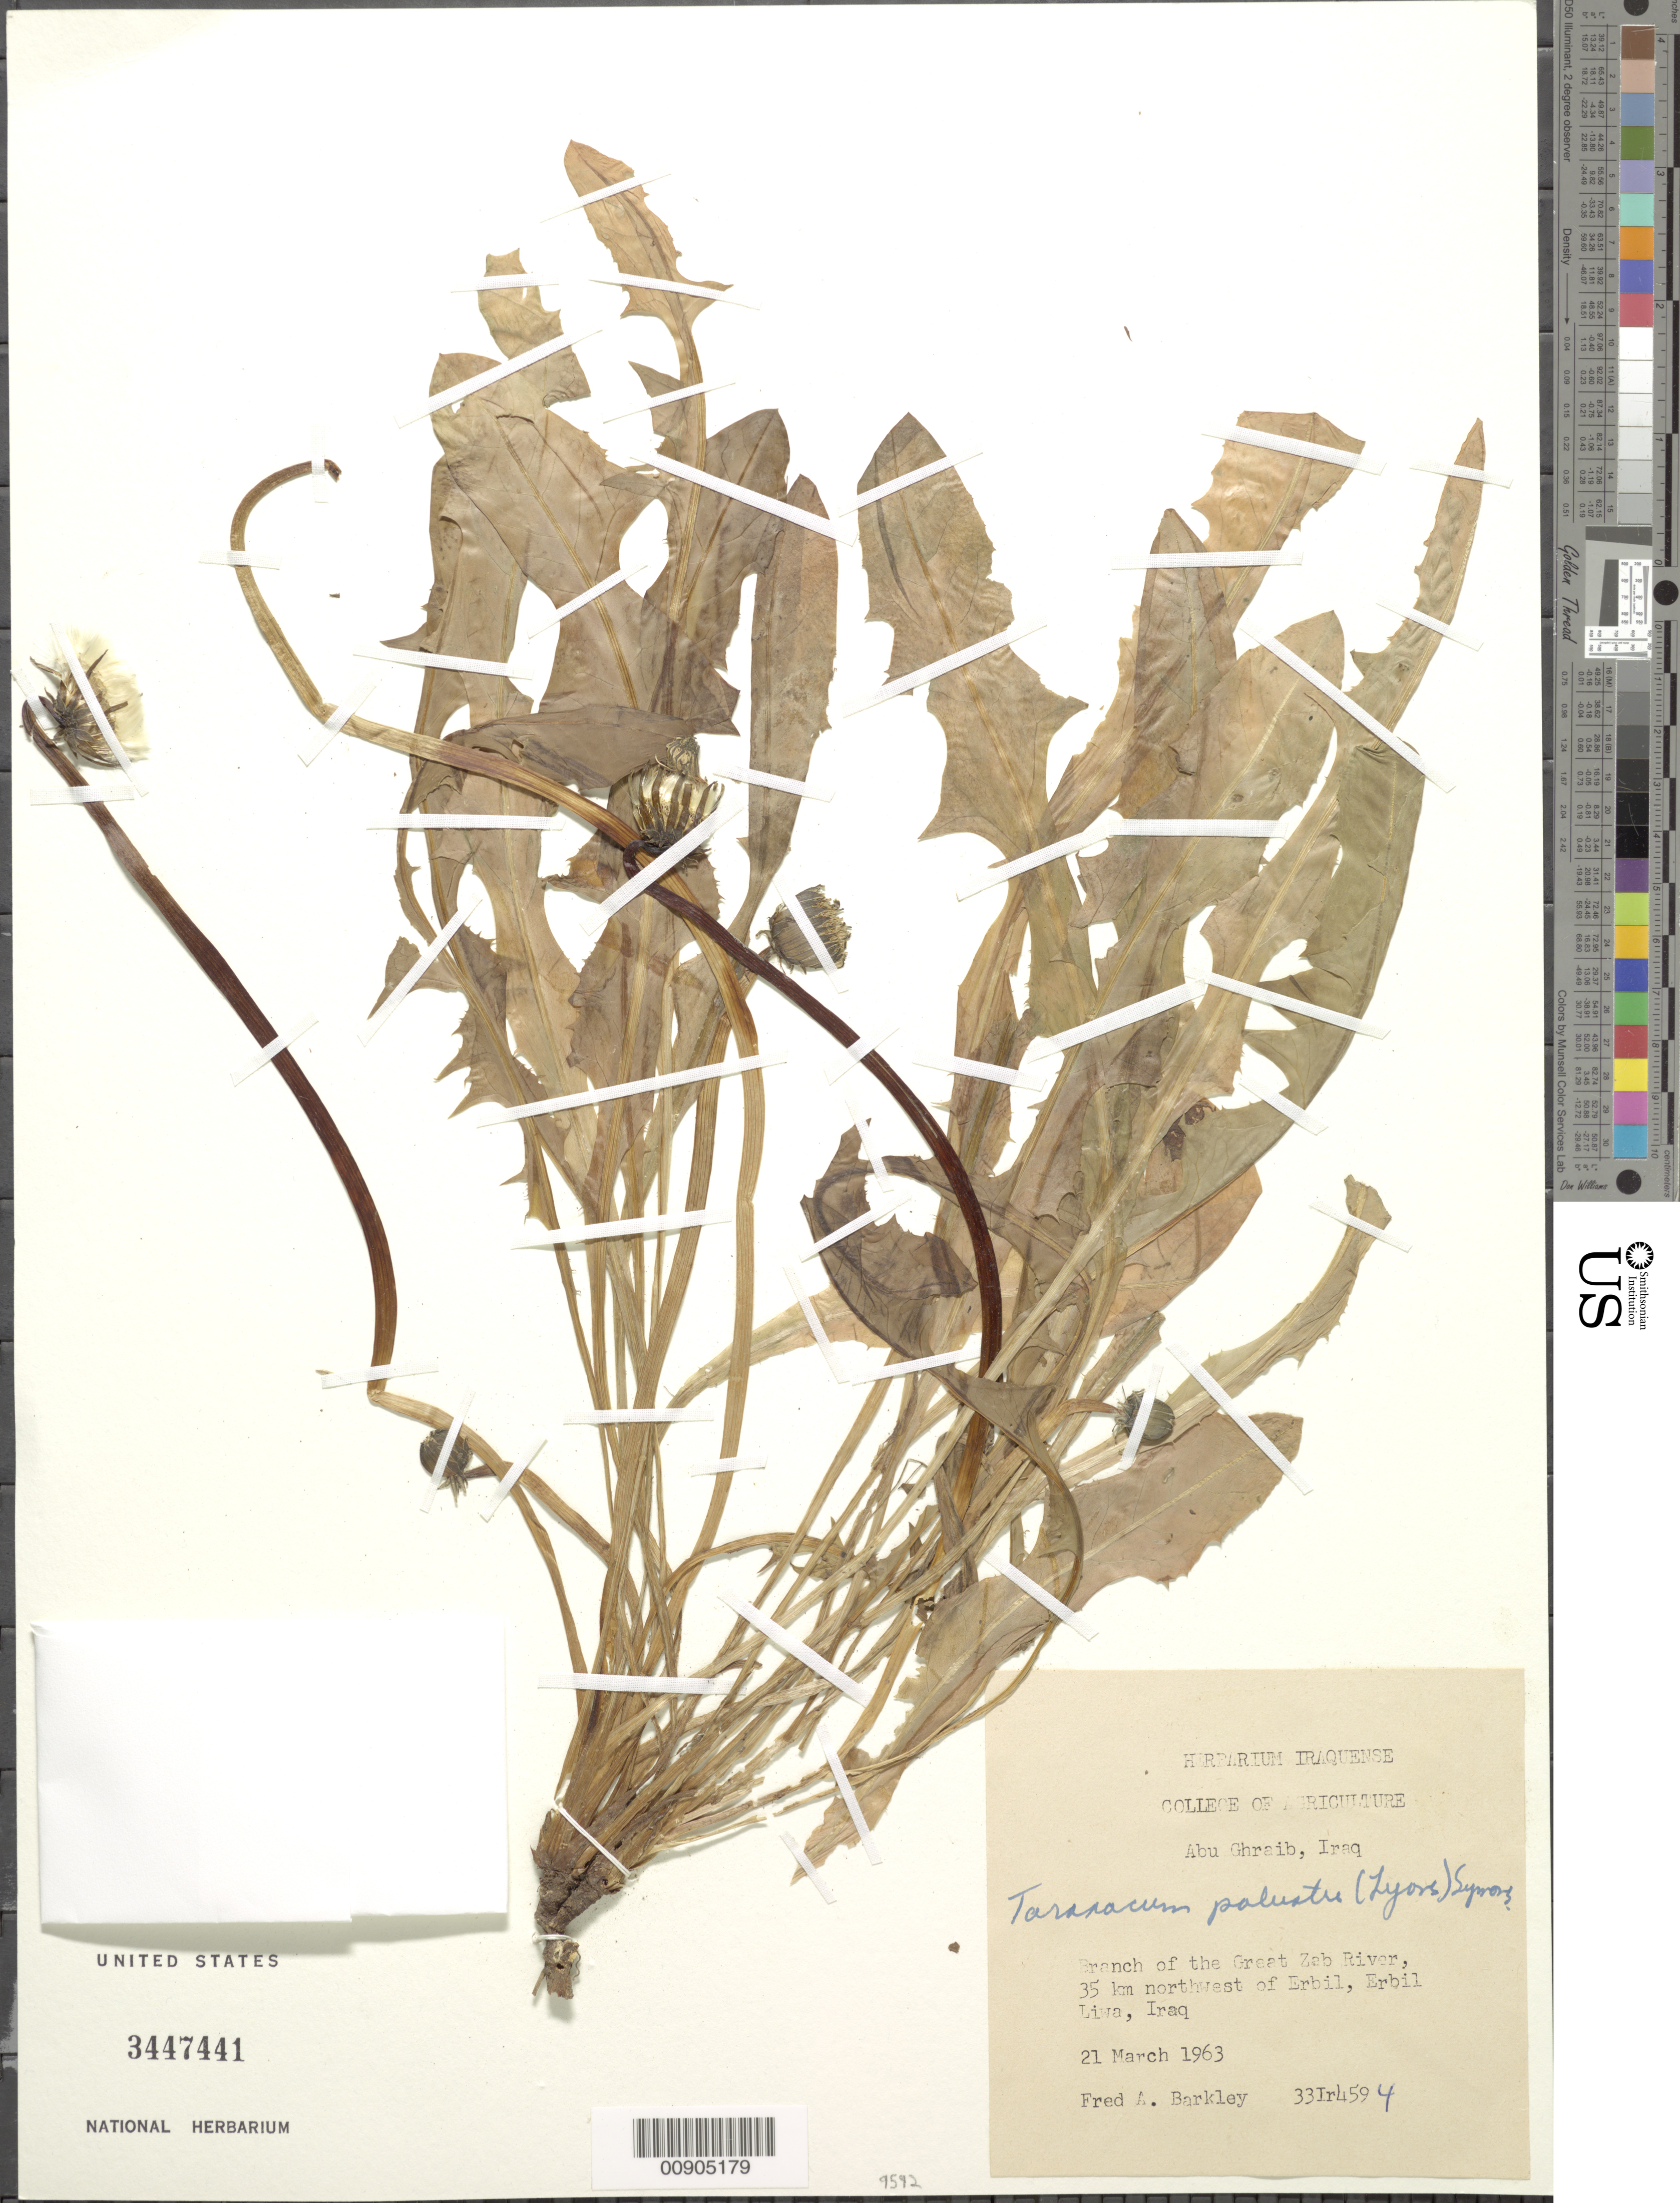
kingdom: Plantae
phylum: Tracheophyta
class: Magnoliopsida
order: Asterales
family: Asteraceae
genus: Taraxacum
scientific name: Taraxacum palustre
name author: (Lyons) Symons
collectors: F. A. Barkley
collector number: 4594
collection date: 1963-03-21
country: Iraq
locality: Abu Gharaib, Great Zab River branch, 35 km NW of Erbil, Erbil Liwa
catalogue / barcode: US 3447441